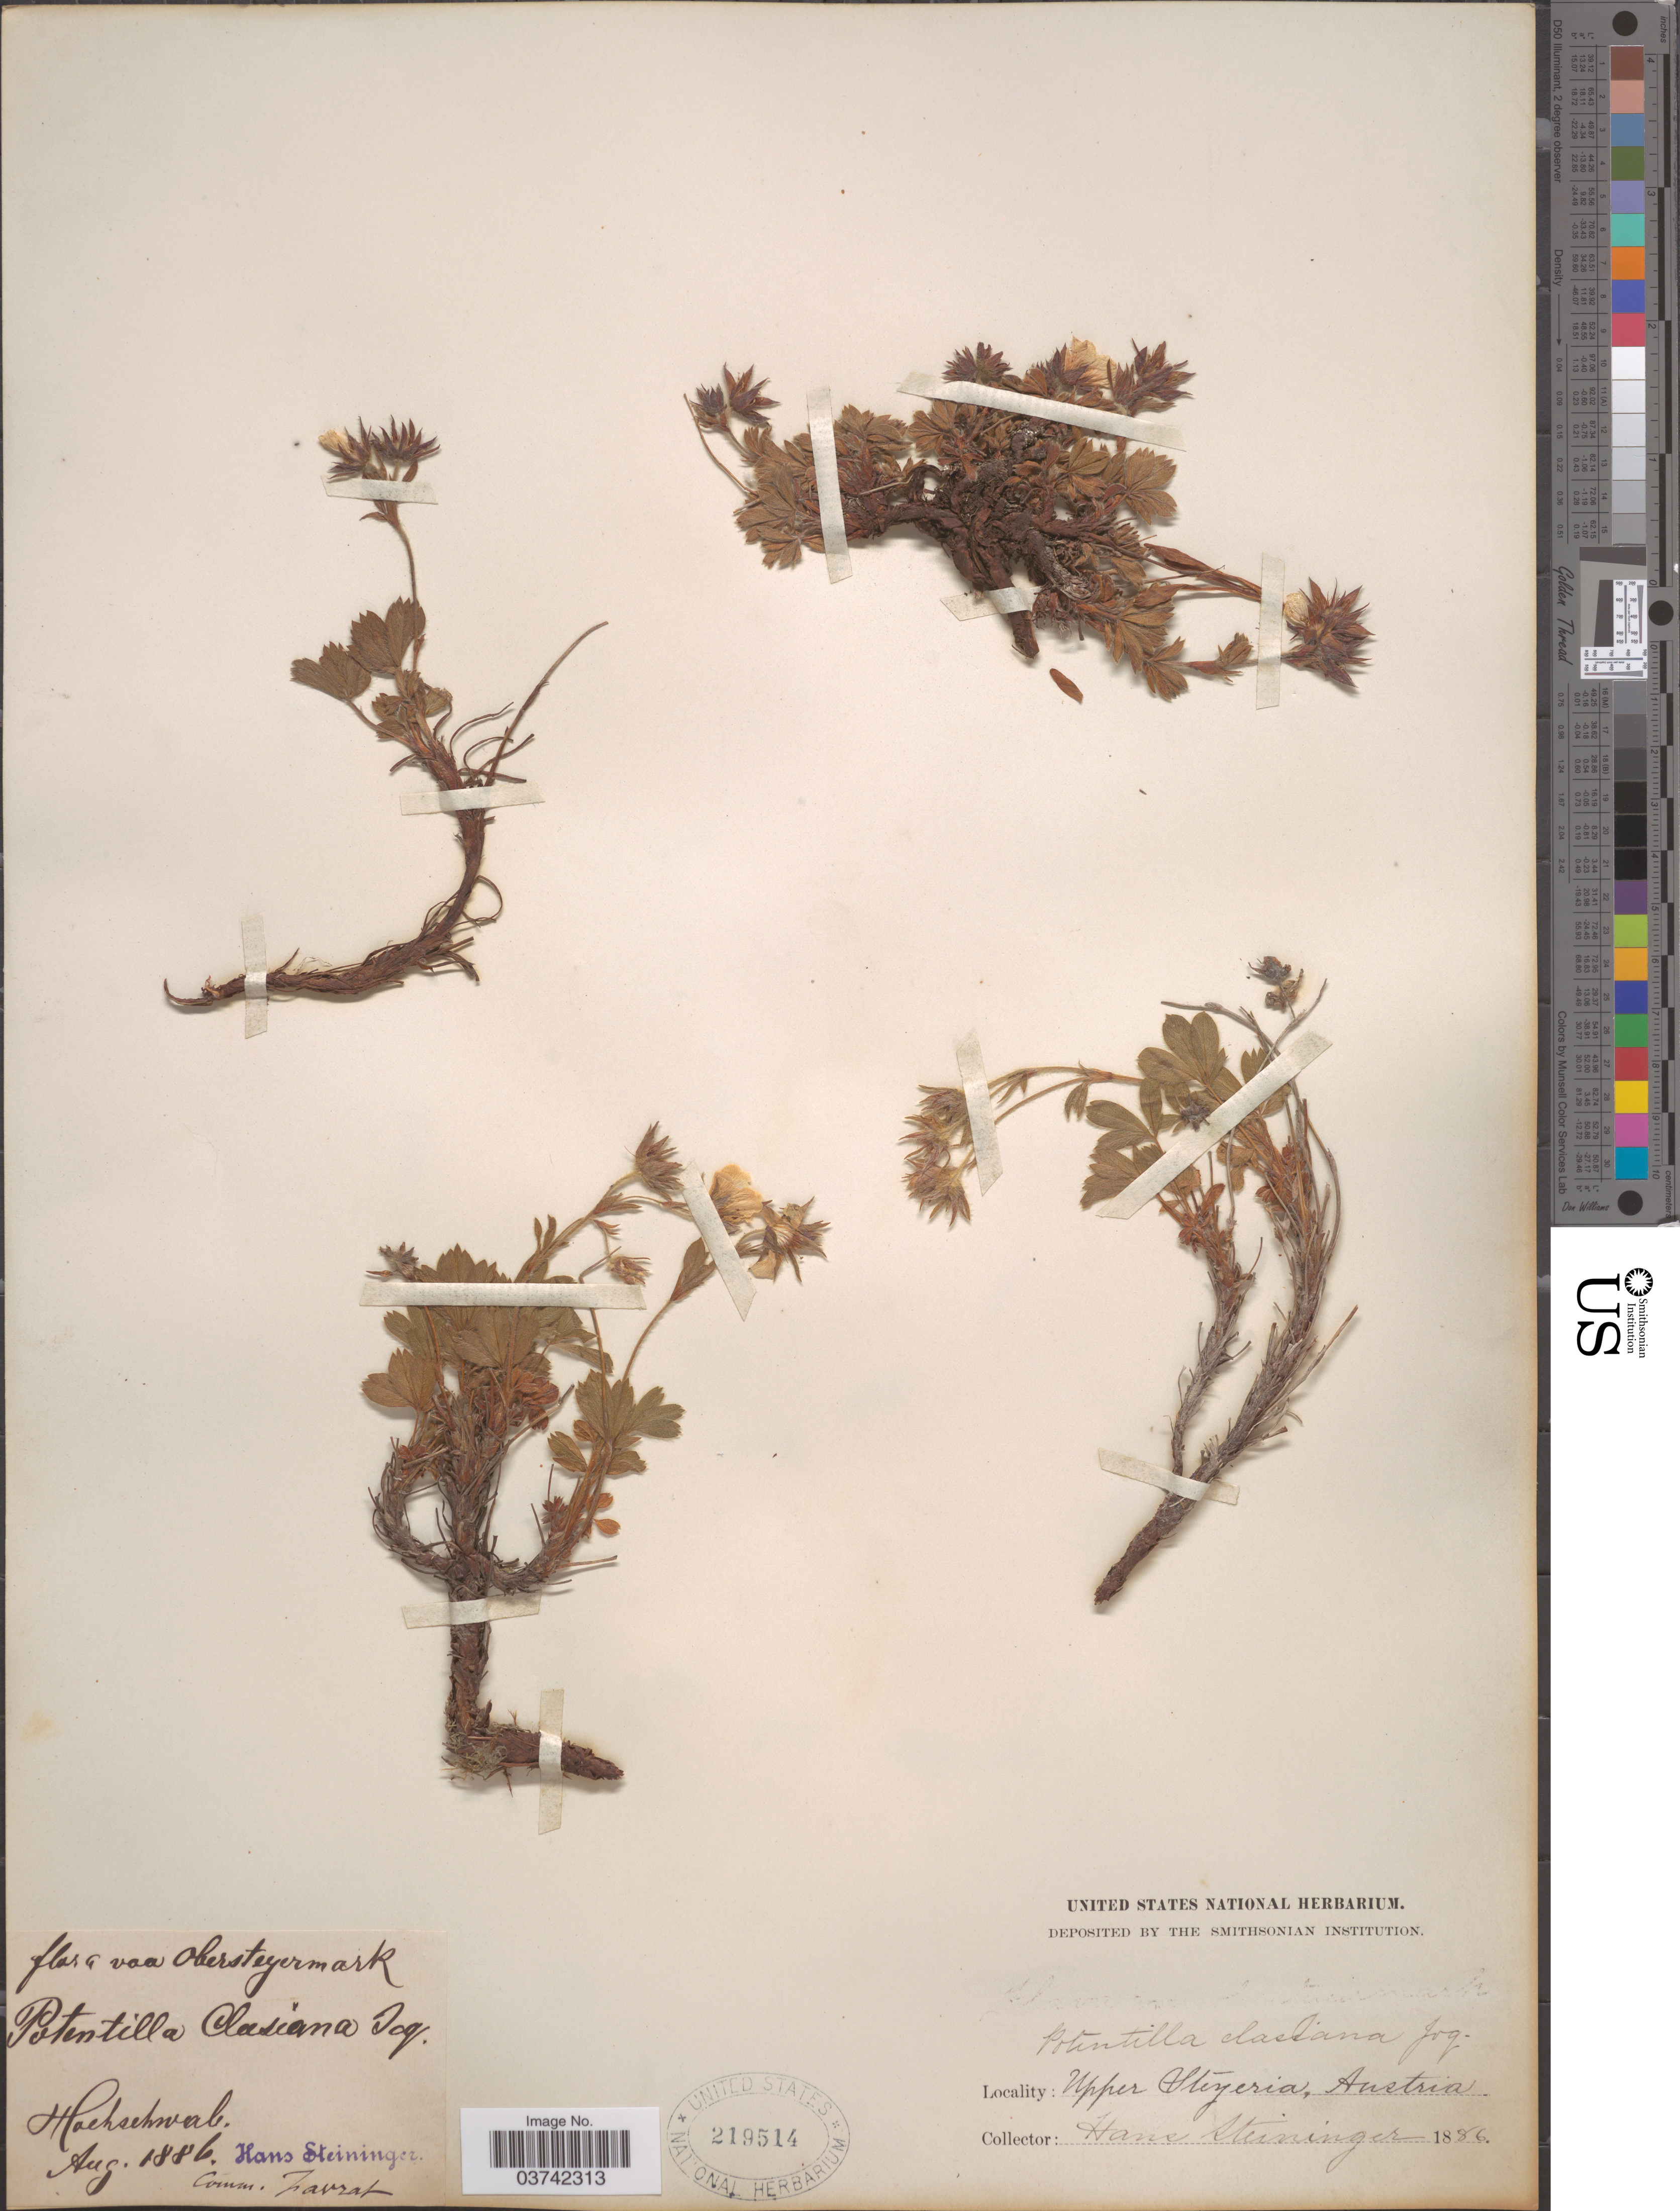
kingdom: Plantae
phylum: Tracheophyta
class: Magnoliopsida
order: Rosales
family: Rosaceae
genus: Potentilla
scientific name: Potentilla clusiana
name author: Jacq.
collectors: H. Steininger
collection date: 1886-08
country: Austria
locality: Hochschwab. Upper Steyeria.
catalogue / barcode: US 219514